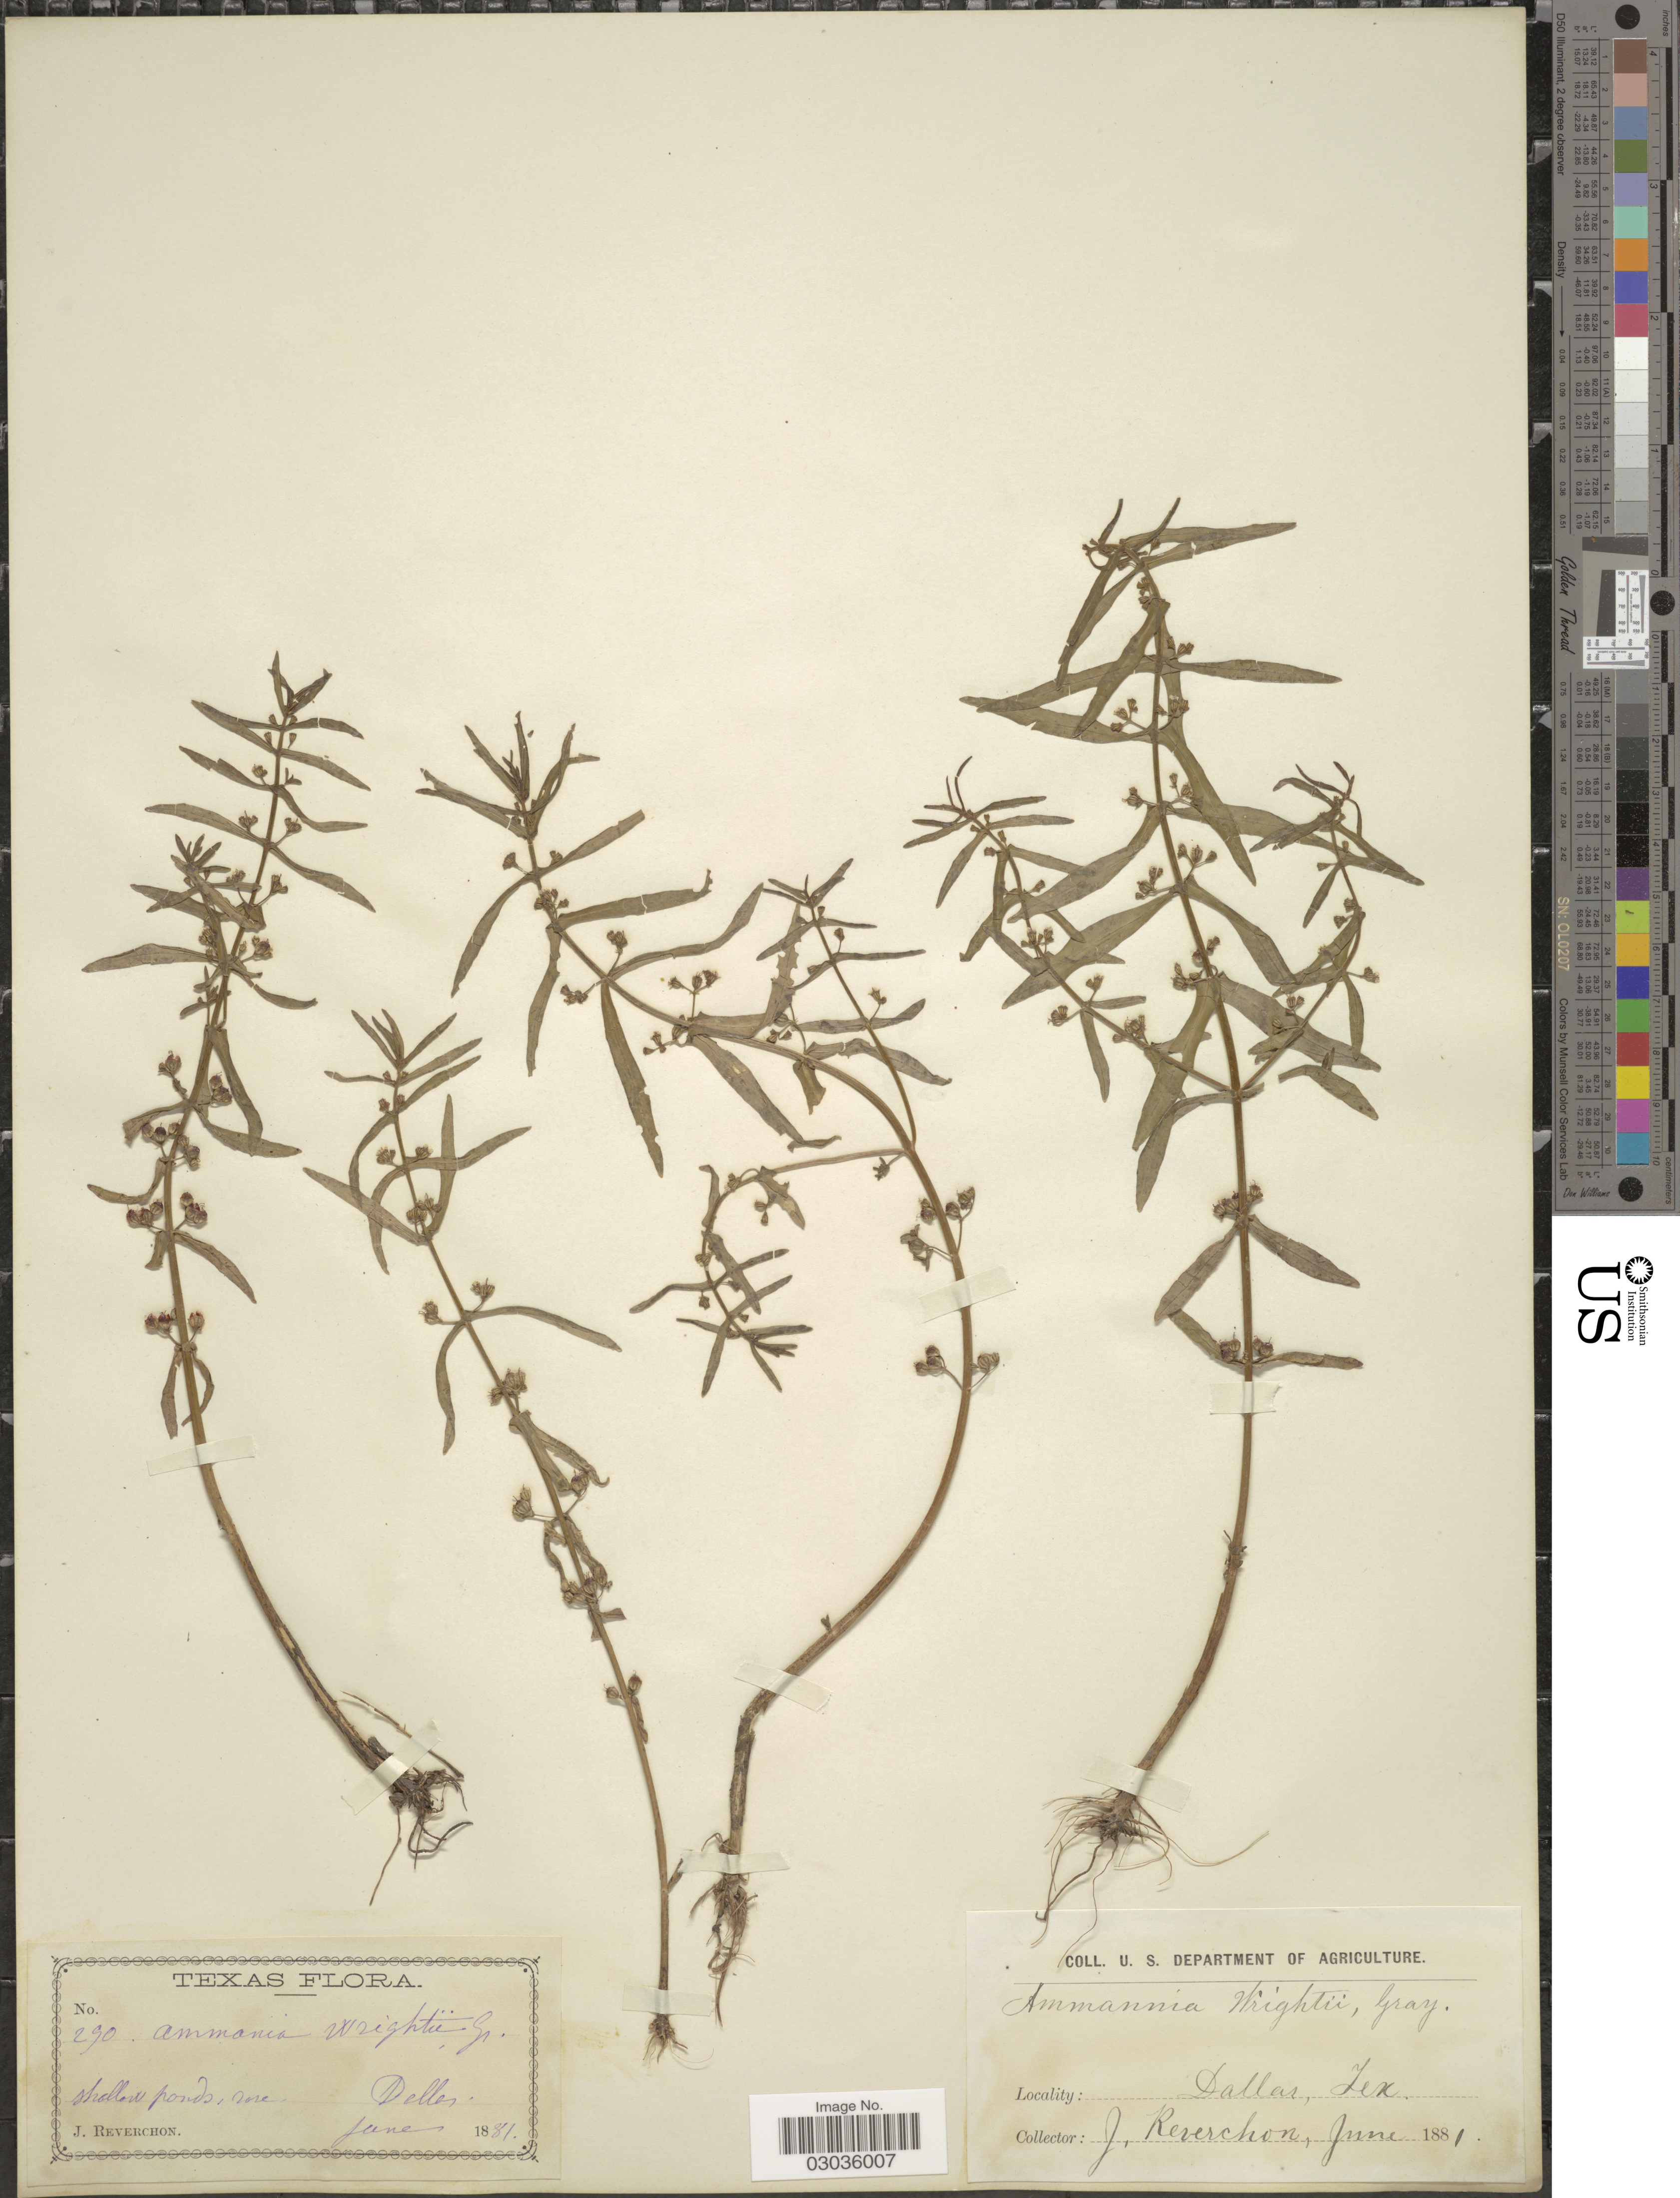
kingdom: Plantae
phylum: Tracheophyta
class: Magnoliopsida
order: Myrtales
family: Lythraceae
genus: Ammannia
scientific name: Ammannia auriculata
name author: Willd.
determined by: Strong, Mark T., (BOT), Smithsonian Institution - National Museum of Natural History (UNITED STATES)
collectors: J. Reverchon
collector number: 290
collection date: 1881-06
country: United States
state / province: Texas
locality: Dallas.